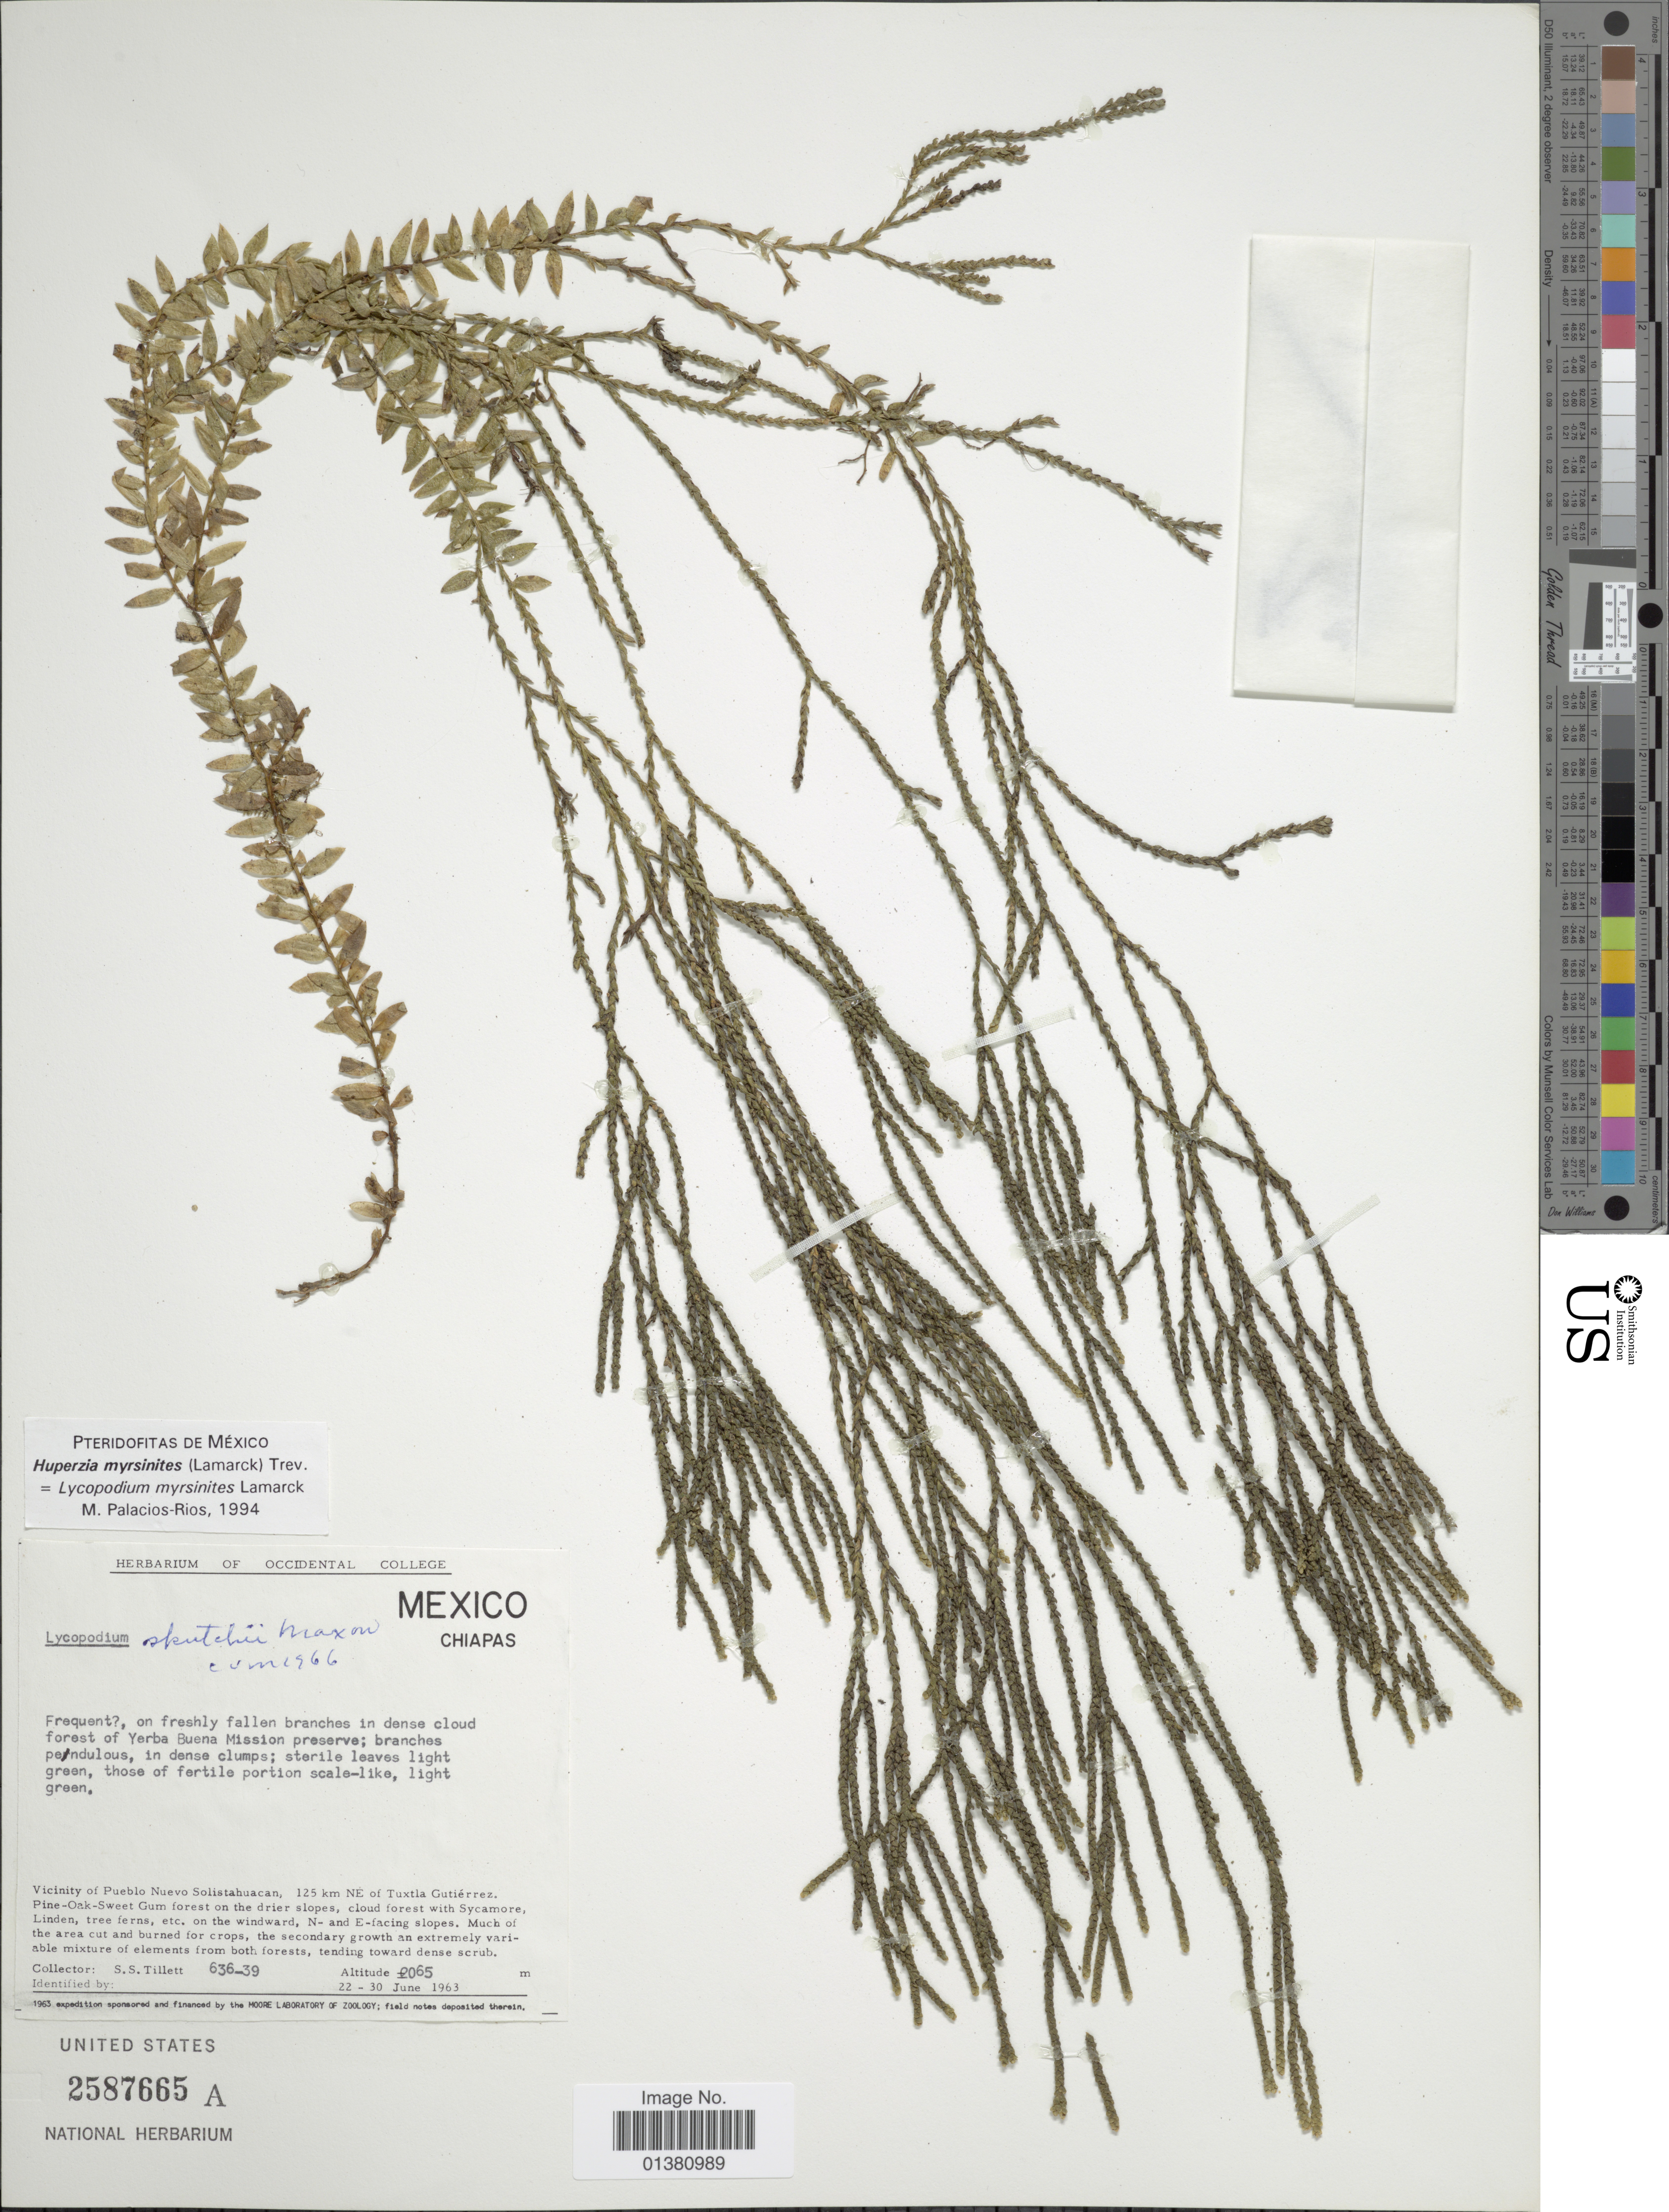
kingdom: Plantae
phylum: Tracheophyta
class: Lycopodiopsida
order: Lycopodiales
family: Lycopodiaceae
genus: Phlegmariurus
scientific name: Phlegmariurus myrsinites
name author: (Lam.) B. Øllg.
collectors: S. S. Tillett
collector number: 636-39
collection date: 1963-06-22/1963-06-30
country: Mexico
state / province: Chiapas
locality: Vicinity of Pueblo Nuevo Solistahuacan, 125 km NE of Tuxtla Gutiérrez. Pine-Oak-Sweet Gum forest on the drier slopes, cloud forest with Sycamore, Linden, tree ferns, etc. on the windward, N-and E-facing slopes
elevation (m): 2065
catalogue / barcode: US 2587665A